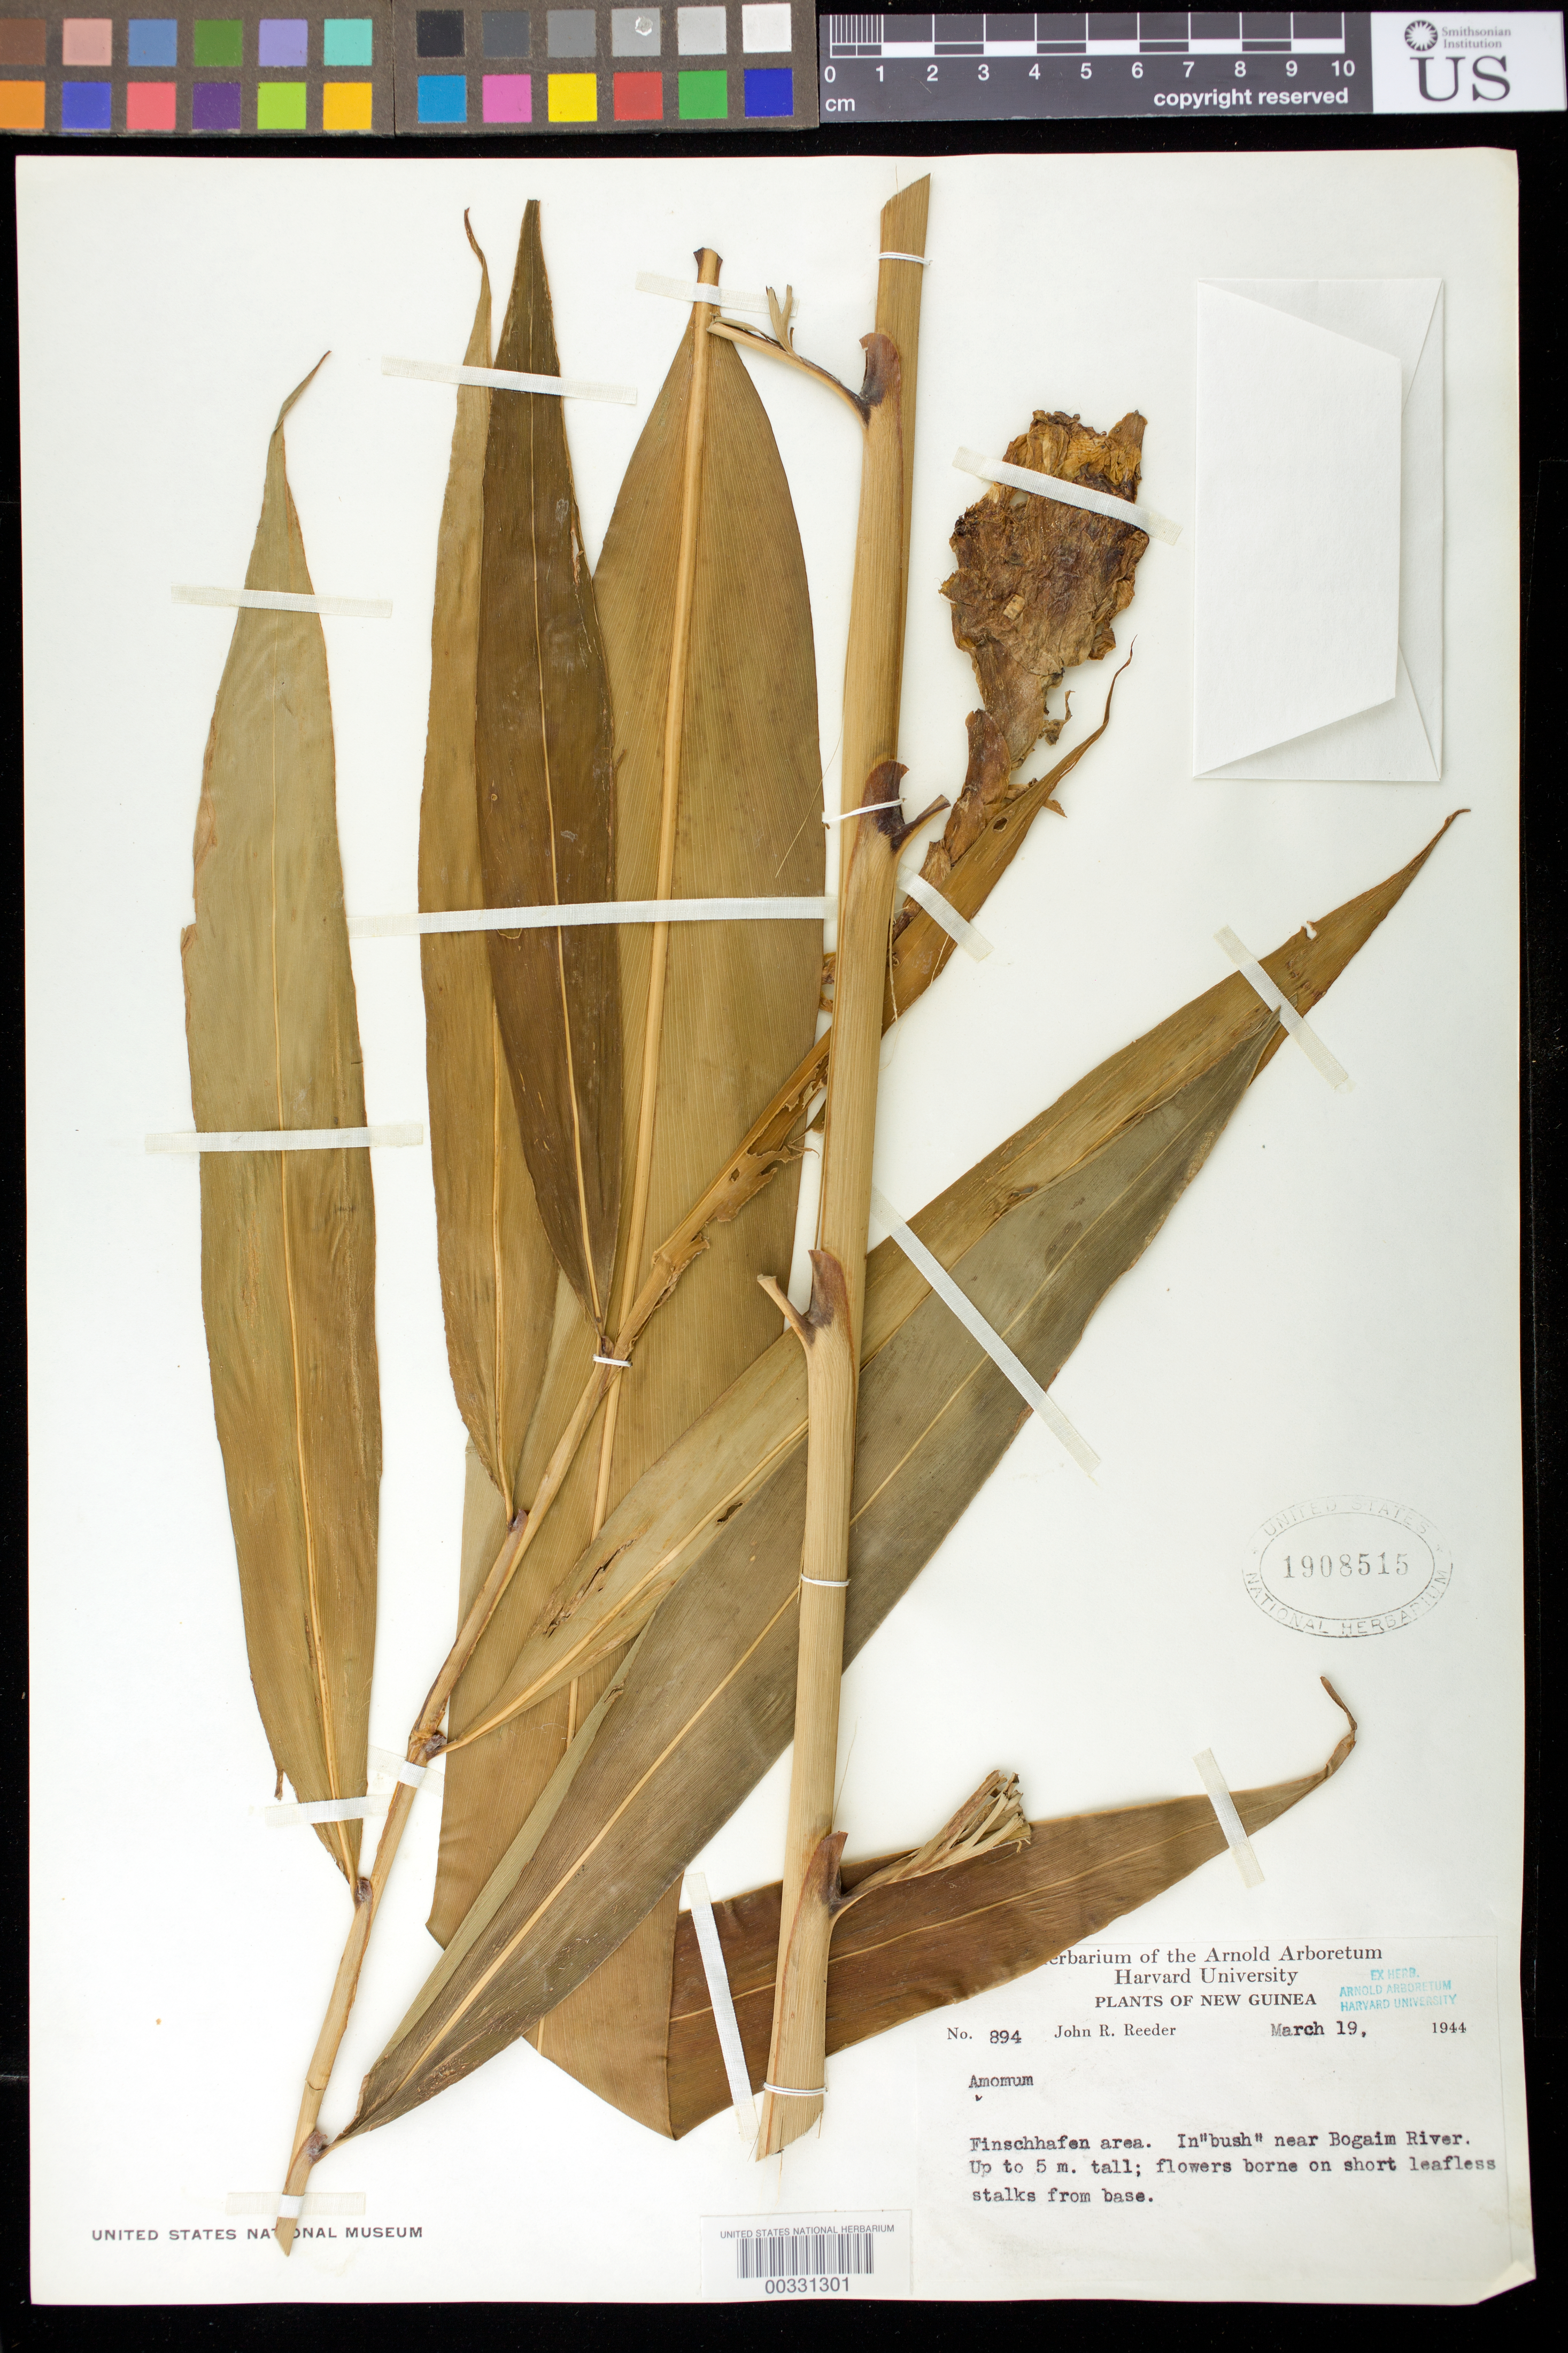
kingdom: Plantae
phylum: Tracheophyta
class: Liliopsida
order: Zingiberales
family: Zingiberaceae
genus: Amomum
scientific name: Amomum sp.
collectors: J. R. Reeder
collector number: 894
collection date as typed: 19 Mar 1944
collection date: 1944-03-19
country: Papua New Guinea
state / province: Morobe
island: New Guinea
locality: Finschhafen area, in "bush" near bogaim river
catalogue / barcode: US 1908515